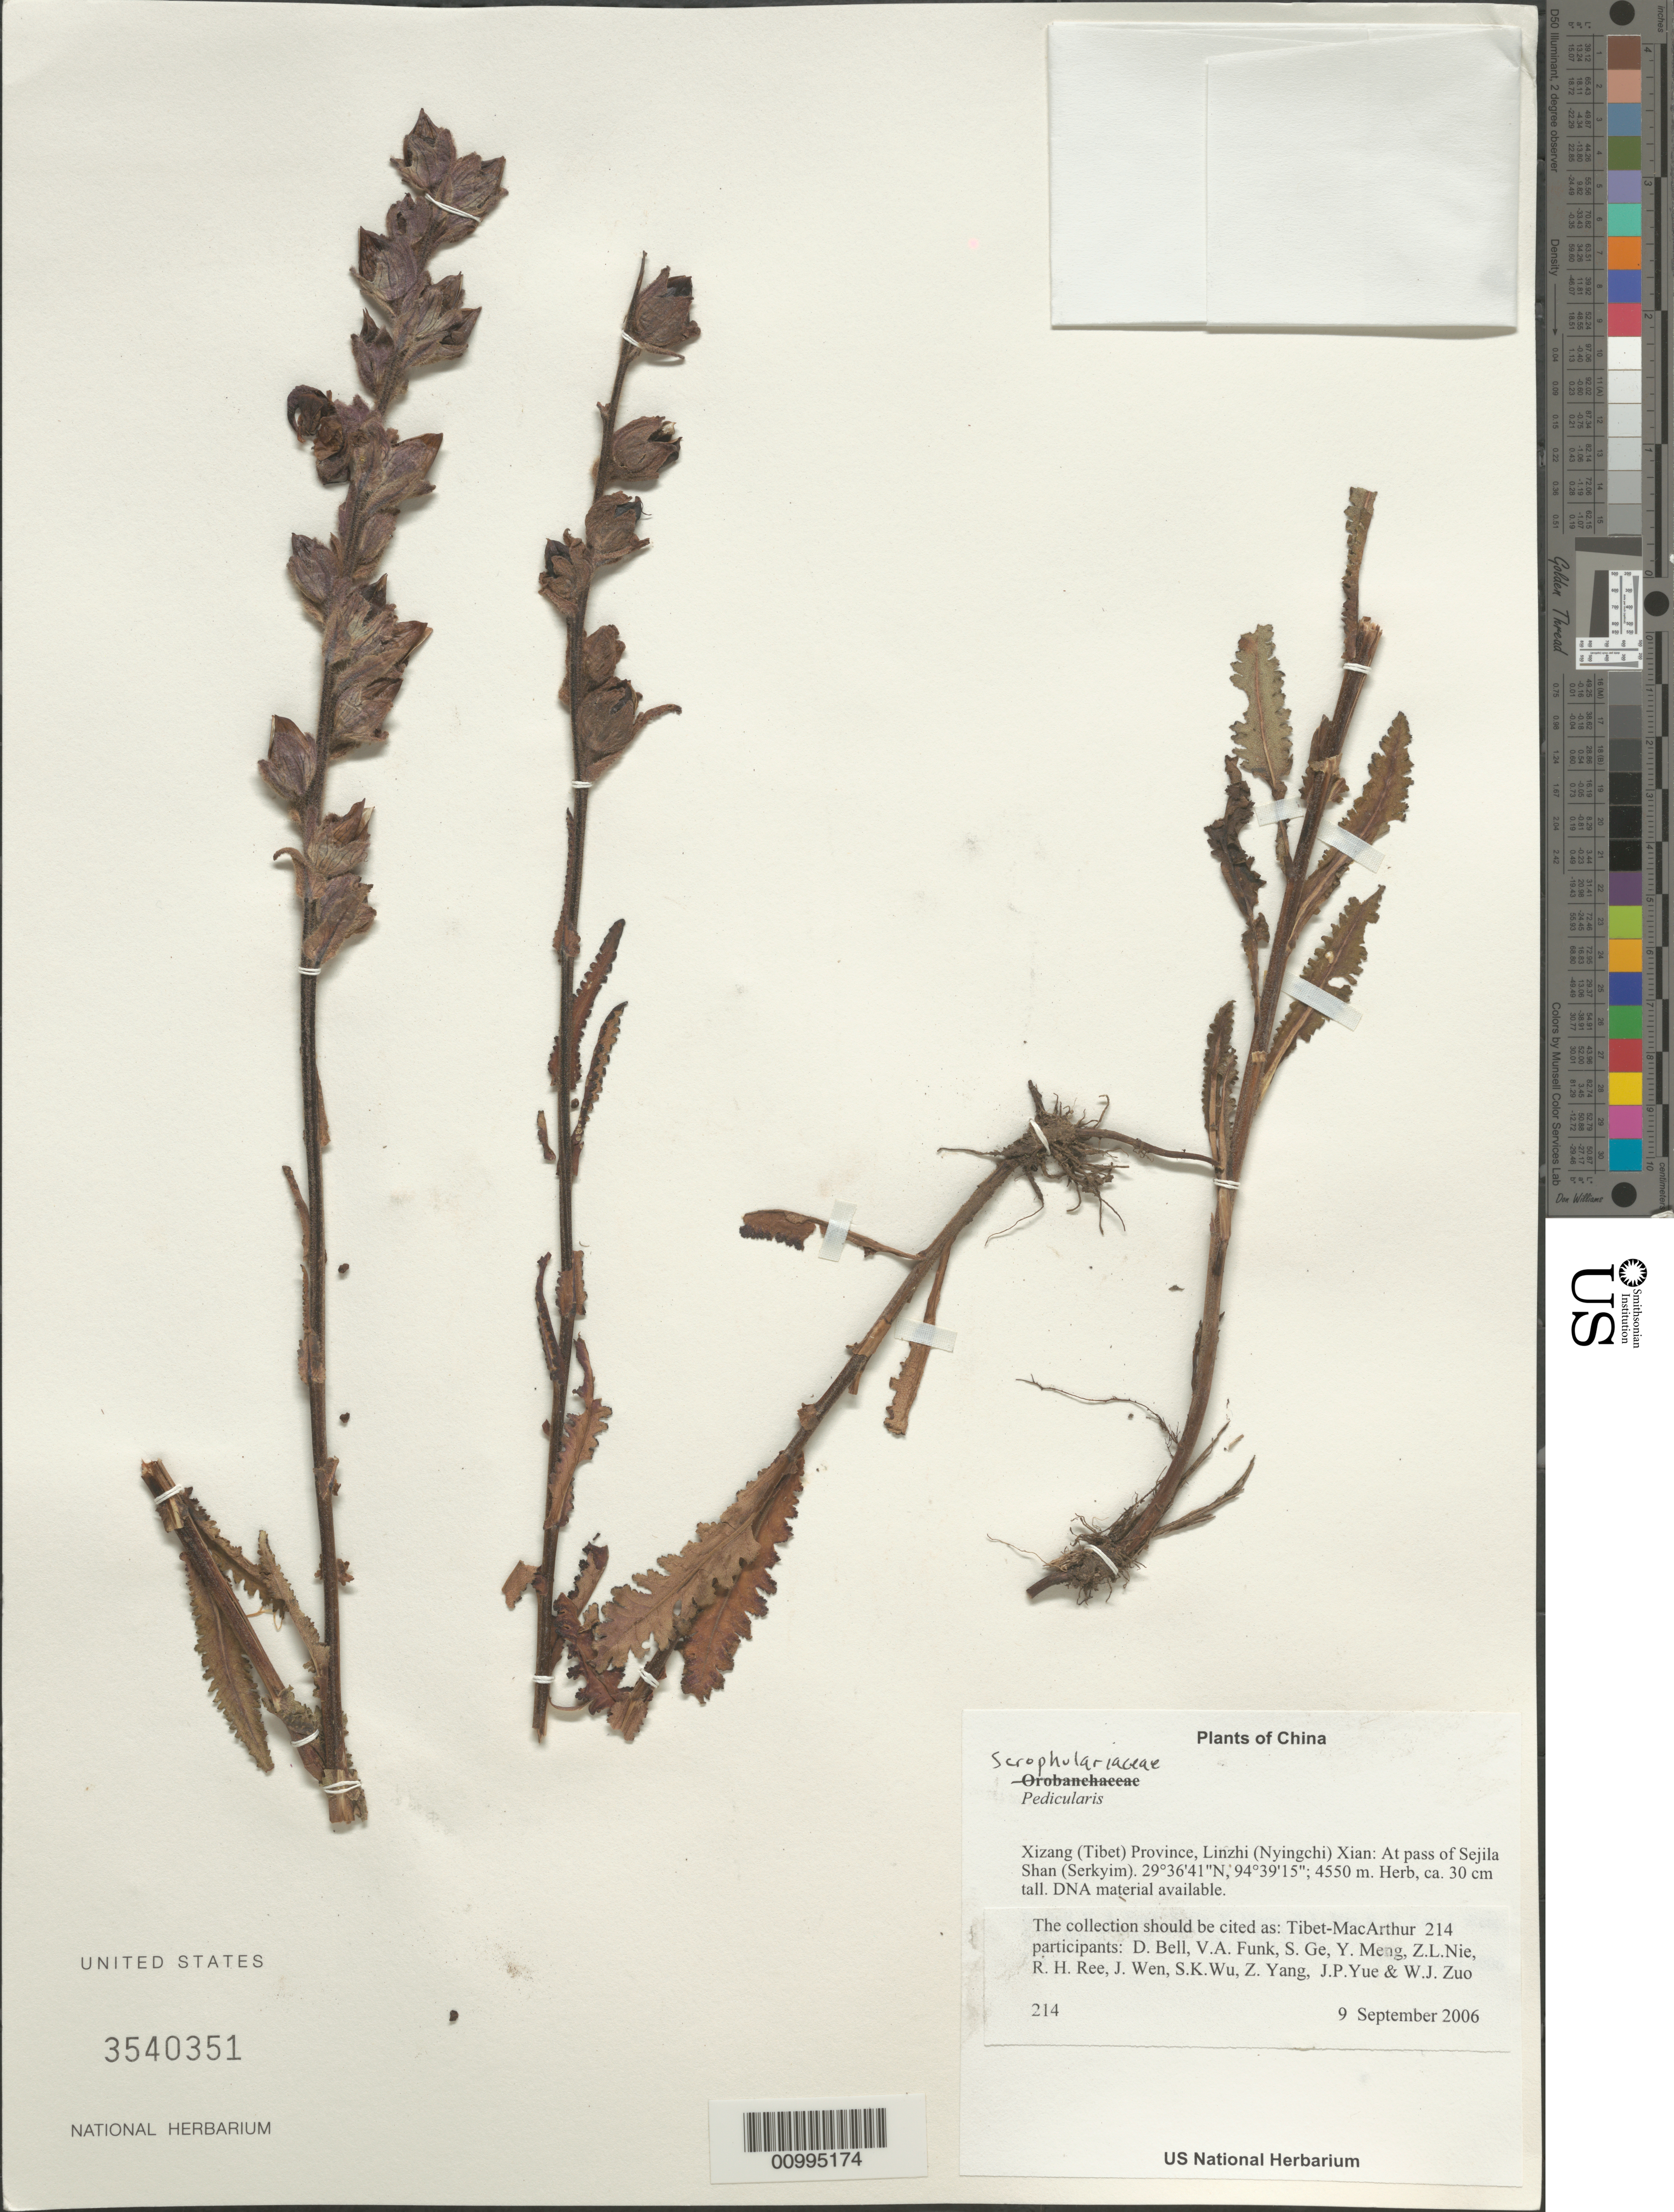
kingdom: Plantae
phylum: Tracheophyta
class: Magnoliopsida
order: Lamiales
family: Orobanchaceae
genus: Pedicularis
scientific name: Pedicularis sp.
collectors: Tibet-MacArthur, D. A. Bell, V. Funk, S. Ge, Y. Meng, Z. Nie, R. Ree, J. Wen, S. K. Wu, Z. Yang, J. Yue & W. Zuo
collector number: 214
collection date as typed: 09 Sep 2006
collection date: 2006-09-09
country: China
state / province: Xizang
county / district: Linzhi (Nyingchi) Xian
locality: At pass of Sejila Shan (Serkyim).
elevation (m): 4550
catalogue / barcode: US 3540351